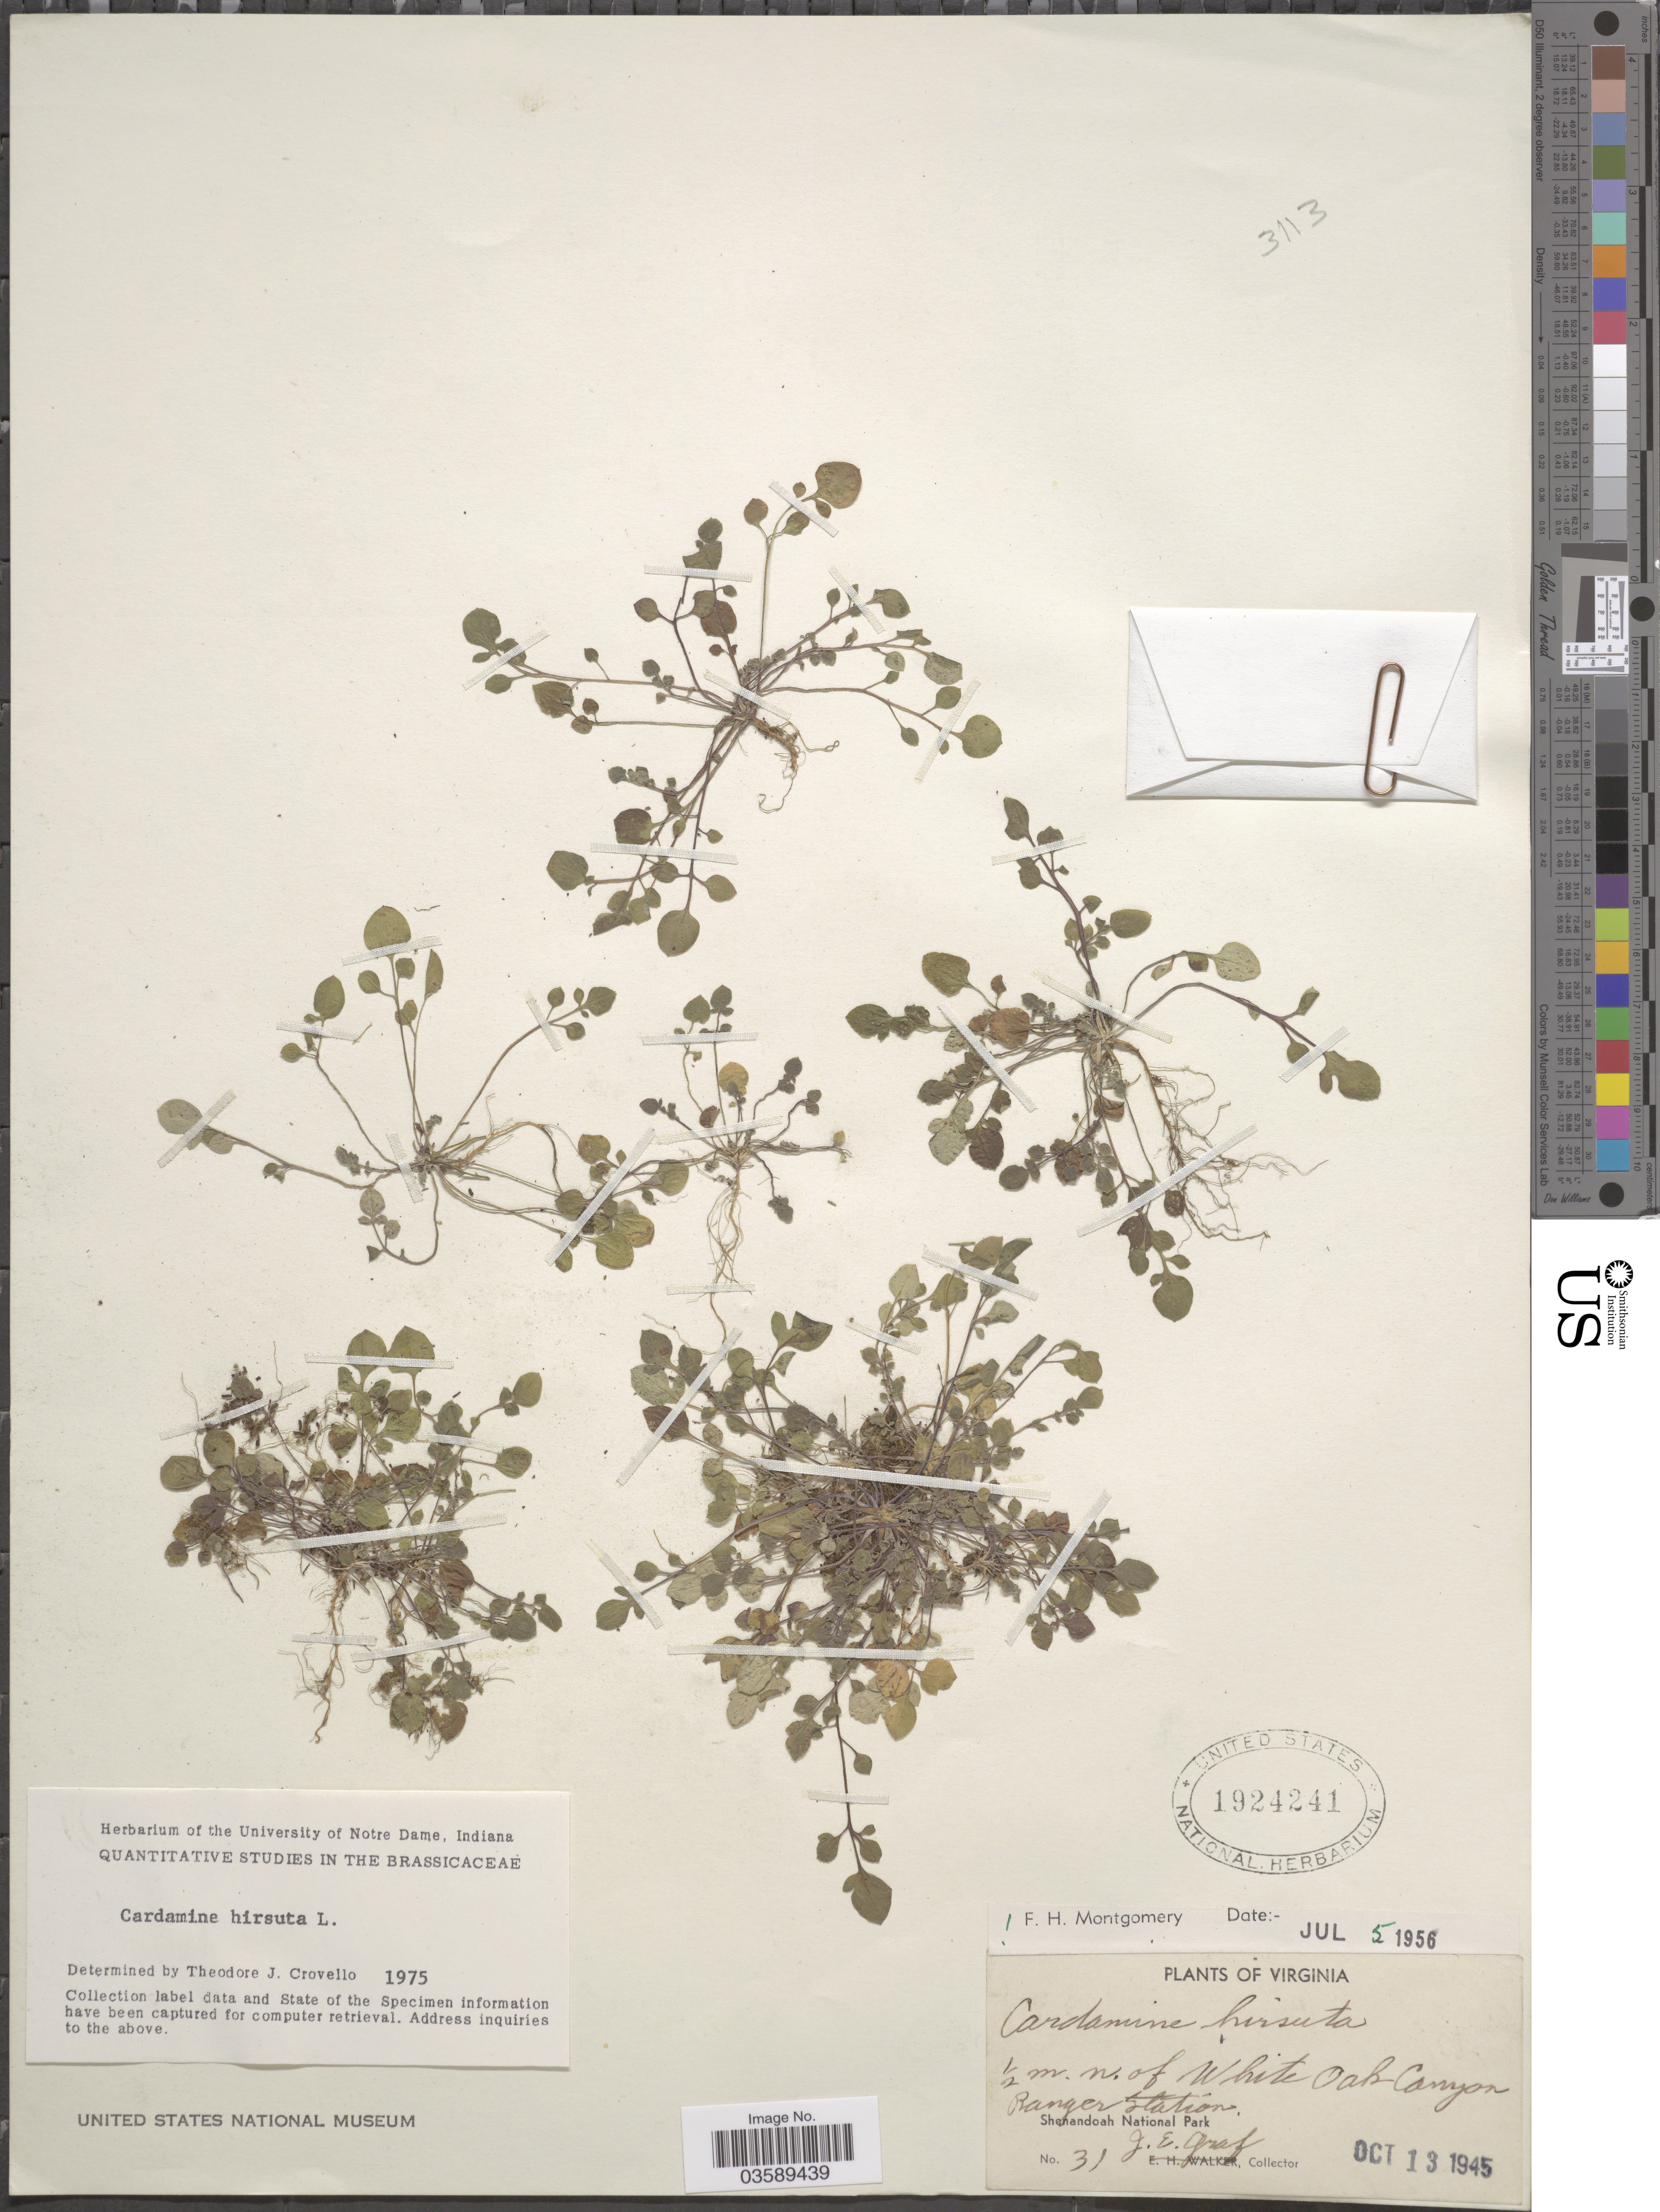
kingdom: Plantae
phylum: Tracheophyta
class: Magnoliopsida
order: Brassicales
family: Brassicaceae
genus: Cardamine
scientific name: Cardamine hirsuta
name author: L.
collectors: J. Graf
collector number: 31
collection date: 1945-10-13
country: United States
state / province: Virginia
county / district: Madison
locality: ½ mi. N of White Oak Canyon Ranger Station. Shenandoah National Park.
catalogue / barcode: US 1924241